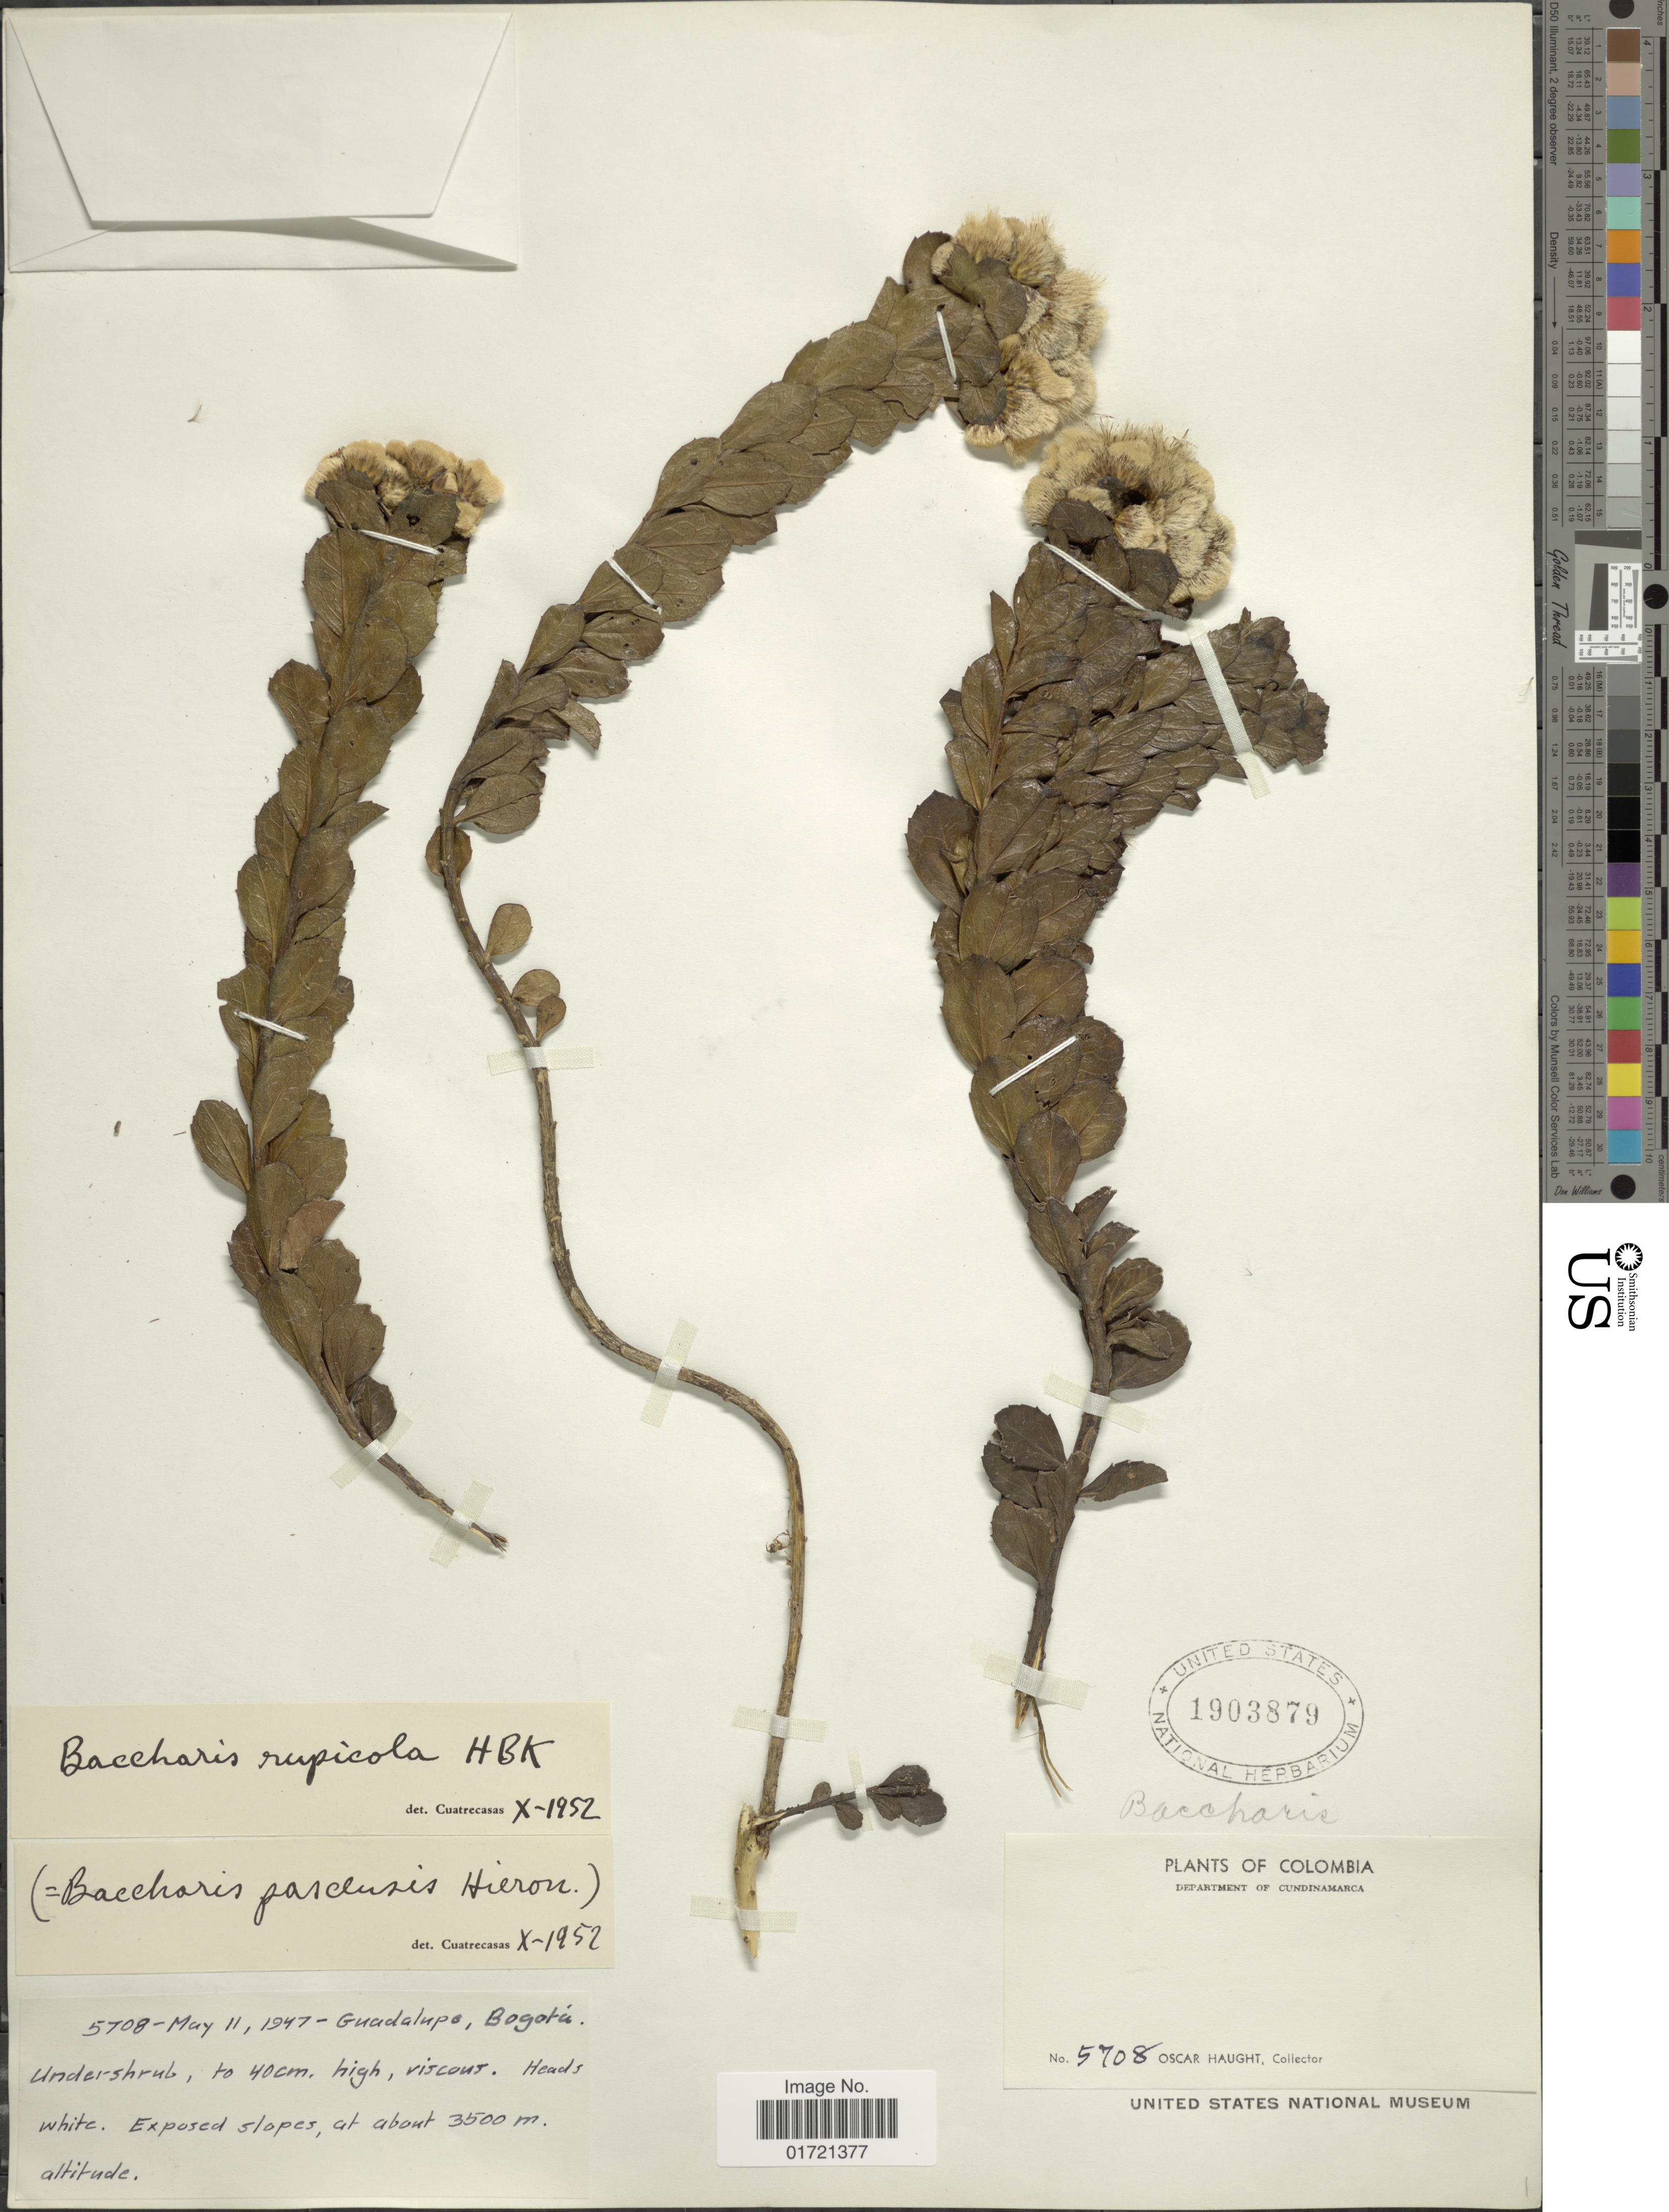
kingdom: Plantae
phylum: Tracheophyta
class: Magnoliopsida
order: Asterales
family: Asteraceae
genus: Baccharis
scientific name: Baccharis rupicola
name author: Kunth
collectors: O. L. Haught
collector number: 5708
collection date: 1947-05-11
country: Colombia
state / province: Cundinamarca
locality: Department of Cundinamarca. Guadalupe, Bogotá.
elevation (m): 3500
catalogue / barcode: US 1903879